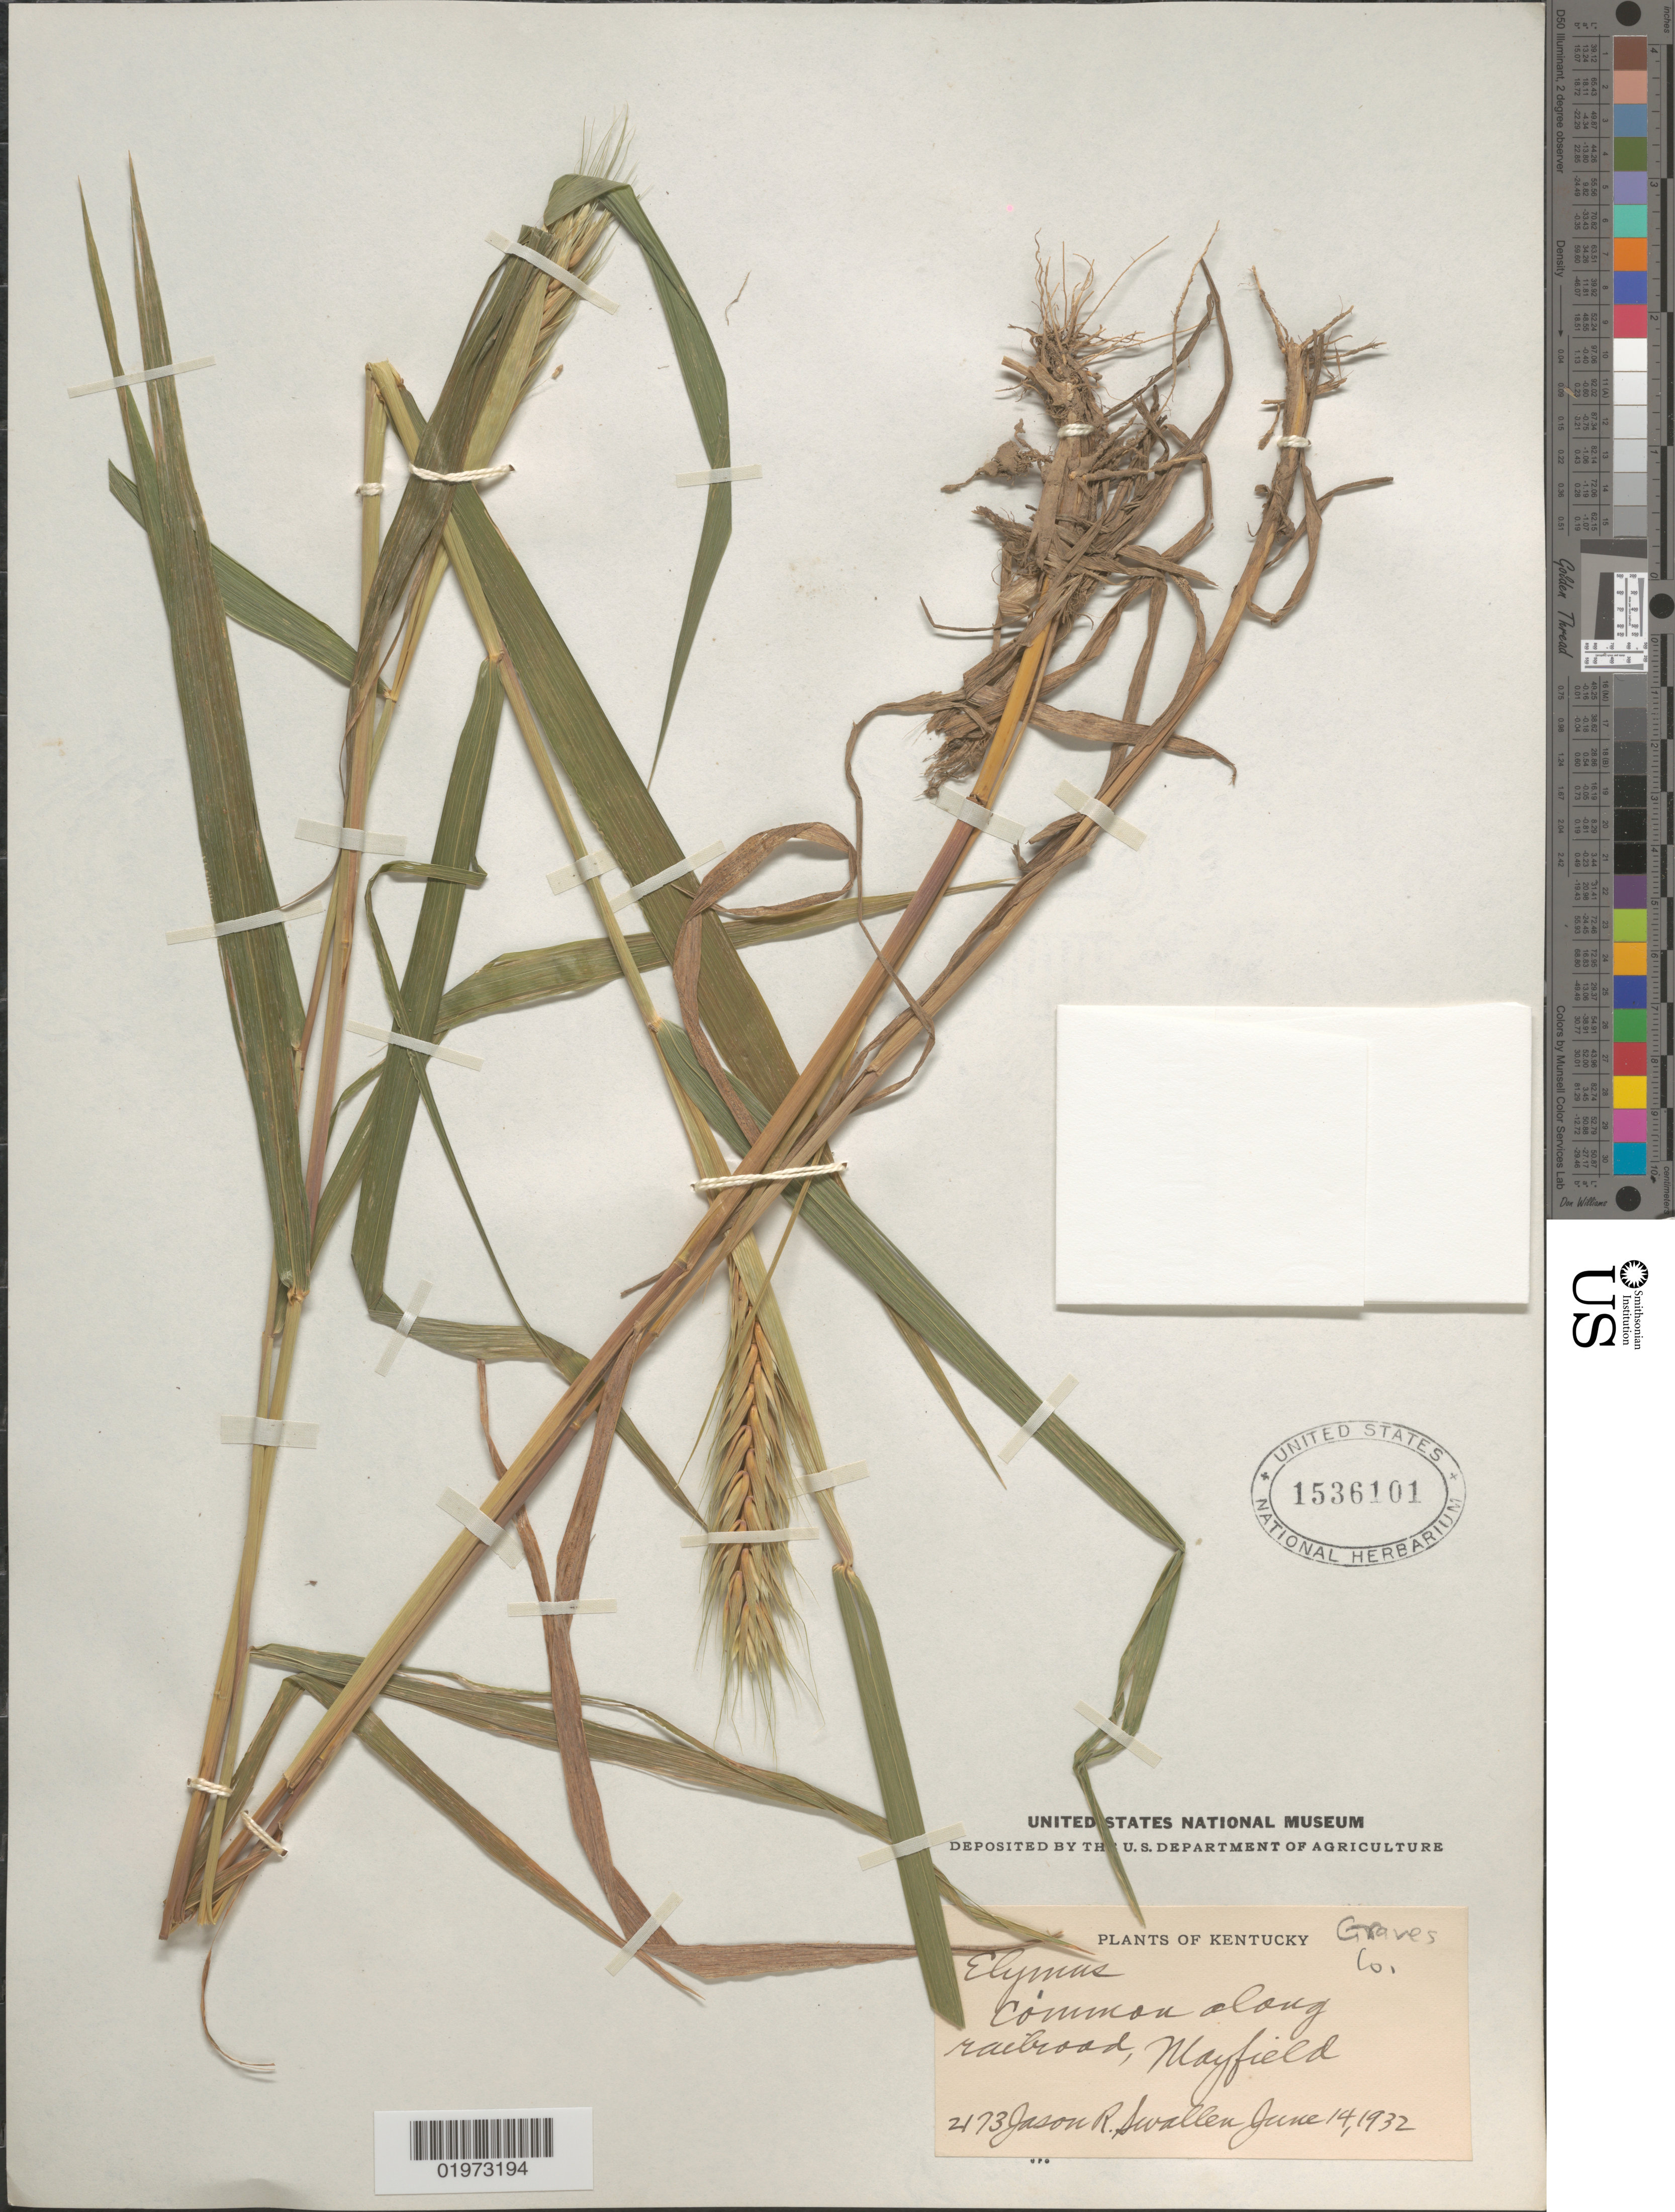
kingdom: Plantae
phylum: Tracheophyta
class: Liliopsida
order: Poales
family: Poaceae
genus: Elymus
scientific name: Elymus virginicus var. virginicus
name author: L.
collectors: J. R. Swallen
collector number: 2173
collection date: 1932-06-14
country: United States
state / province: Kentucky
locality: Common along railroad, Mayfield. Graves Co.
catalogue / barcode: US 1536101